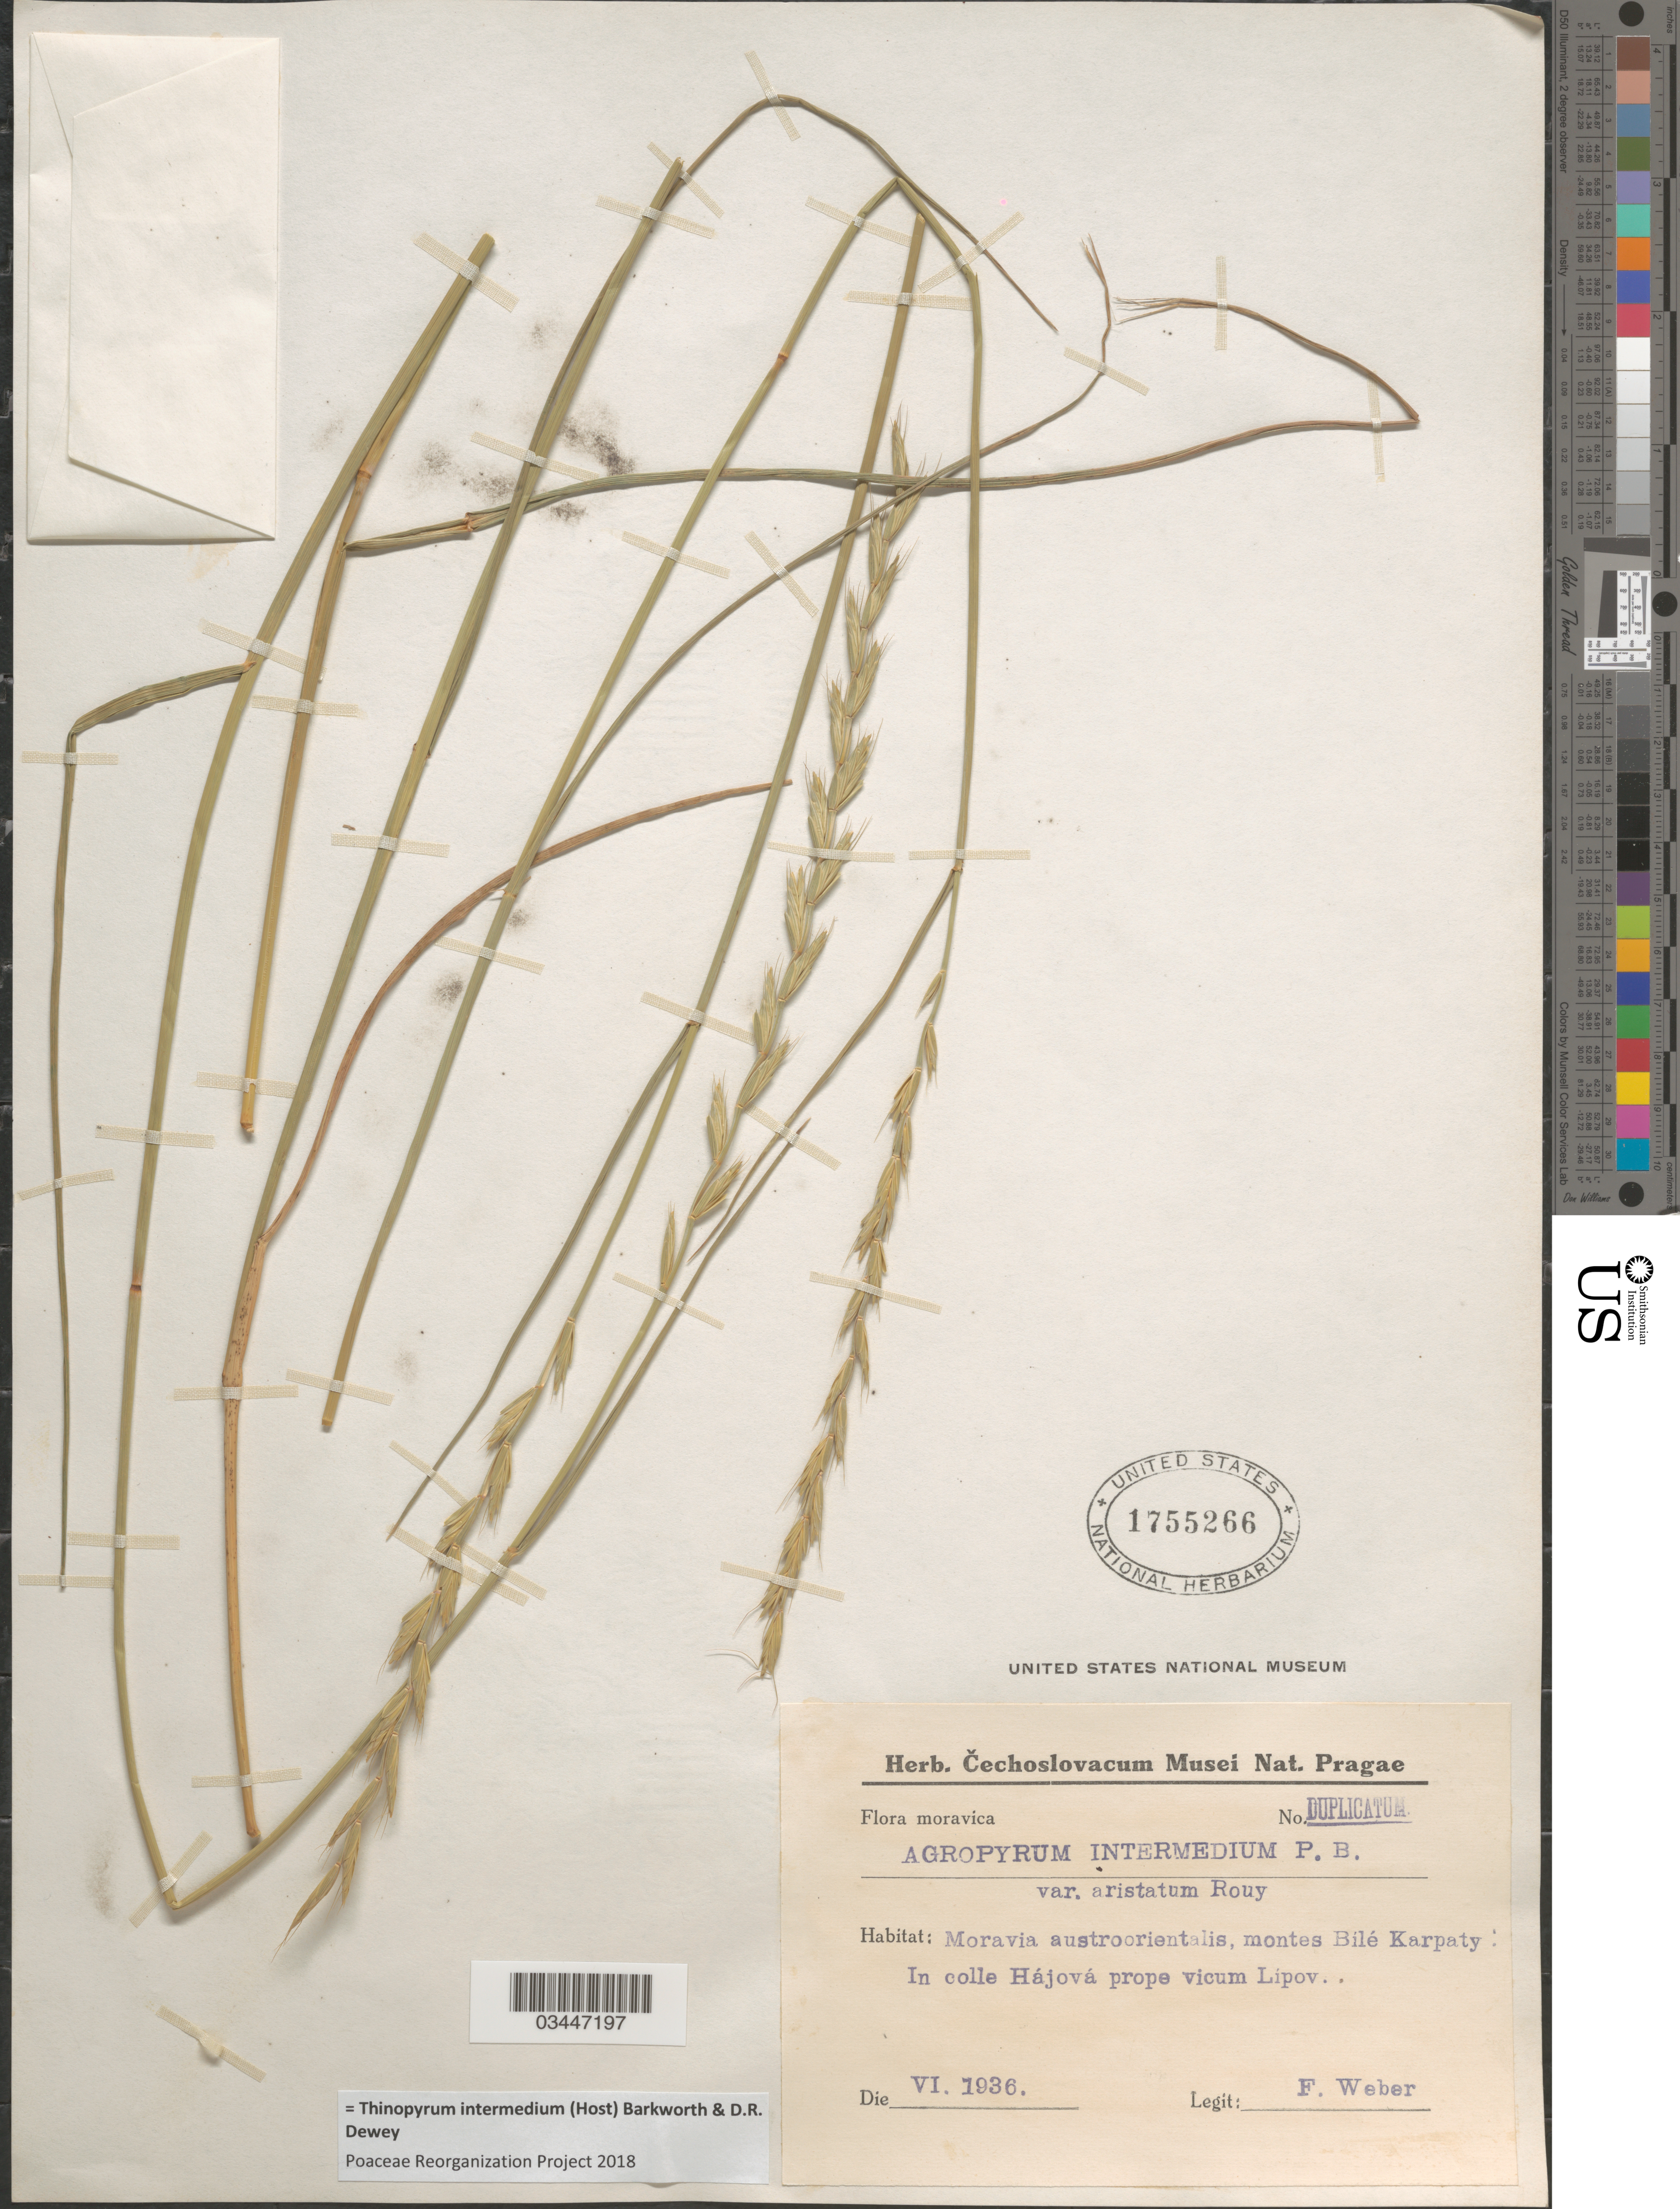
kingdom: Plantae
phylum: Tracheophyta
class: Liliopsida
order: Poales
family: Poaceae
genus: Thinopyrum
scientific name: Thinopyrum intermedium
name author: (Host) Barkworth & Dewey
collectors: F. Weber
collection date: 1936-06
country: Czechia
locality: Moravica. Moravia austroorientalis, montes Bilé Karpaty: In colle Hájová prope vicum Lipov.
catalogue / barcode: US 1755266